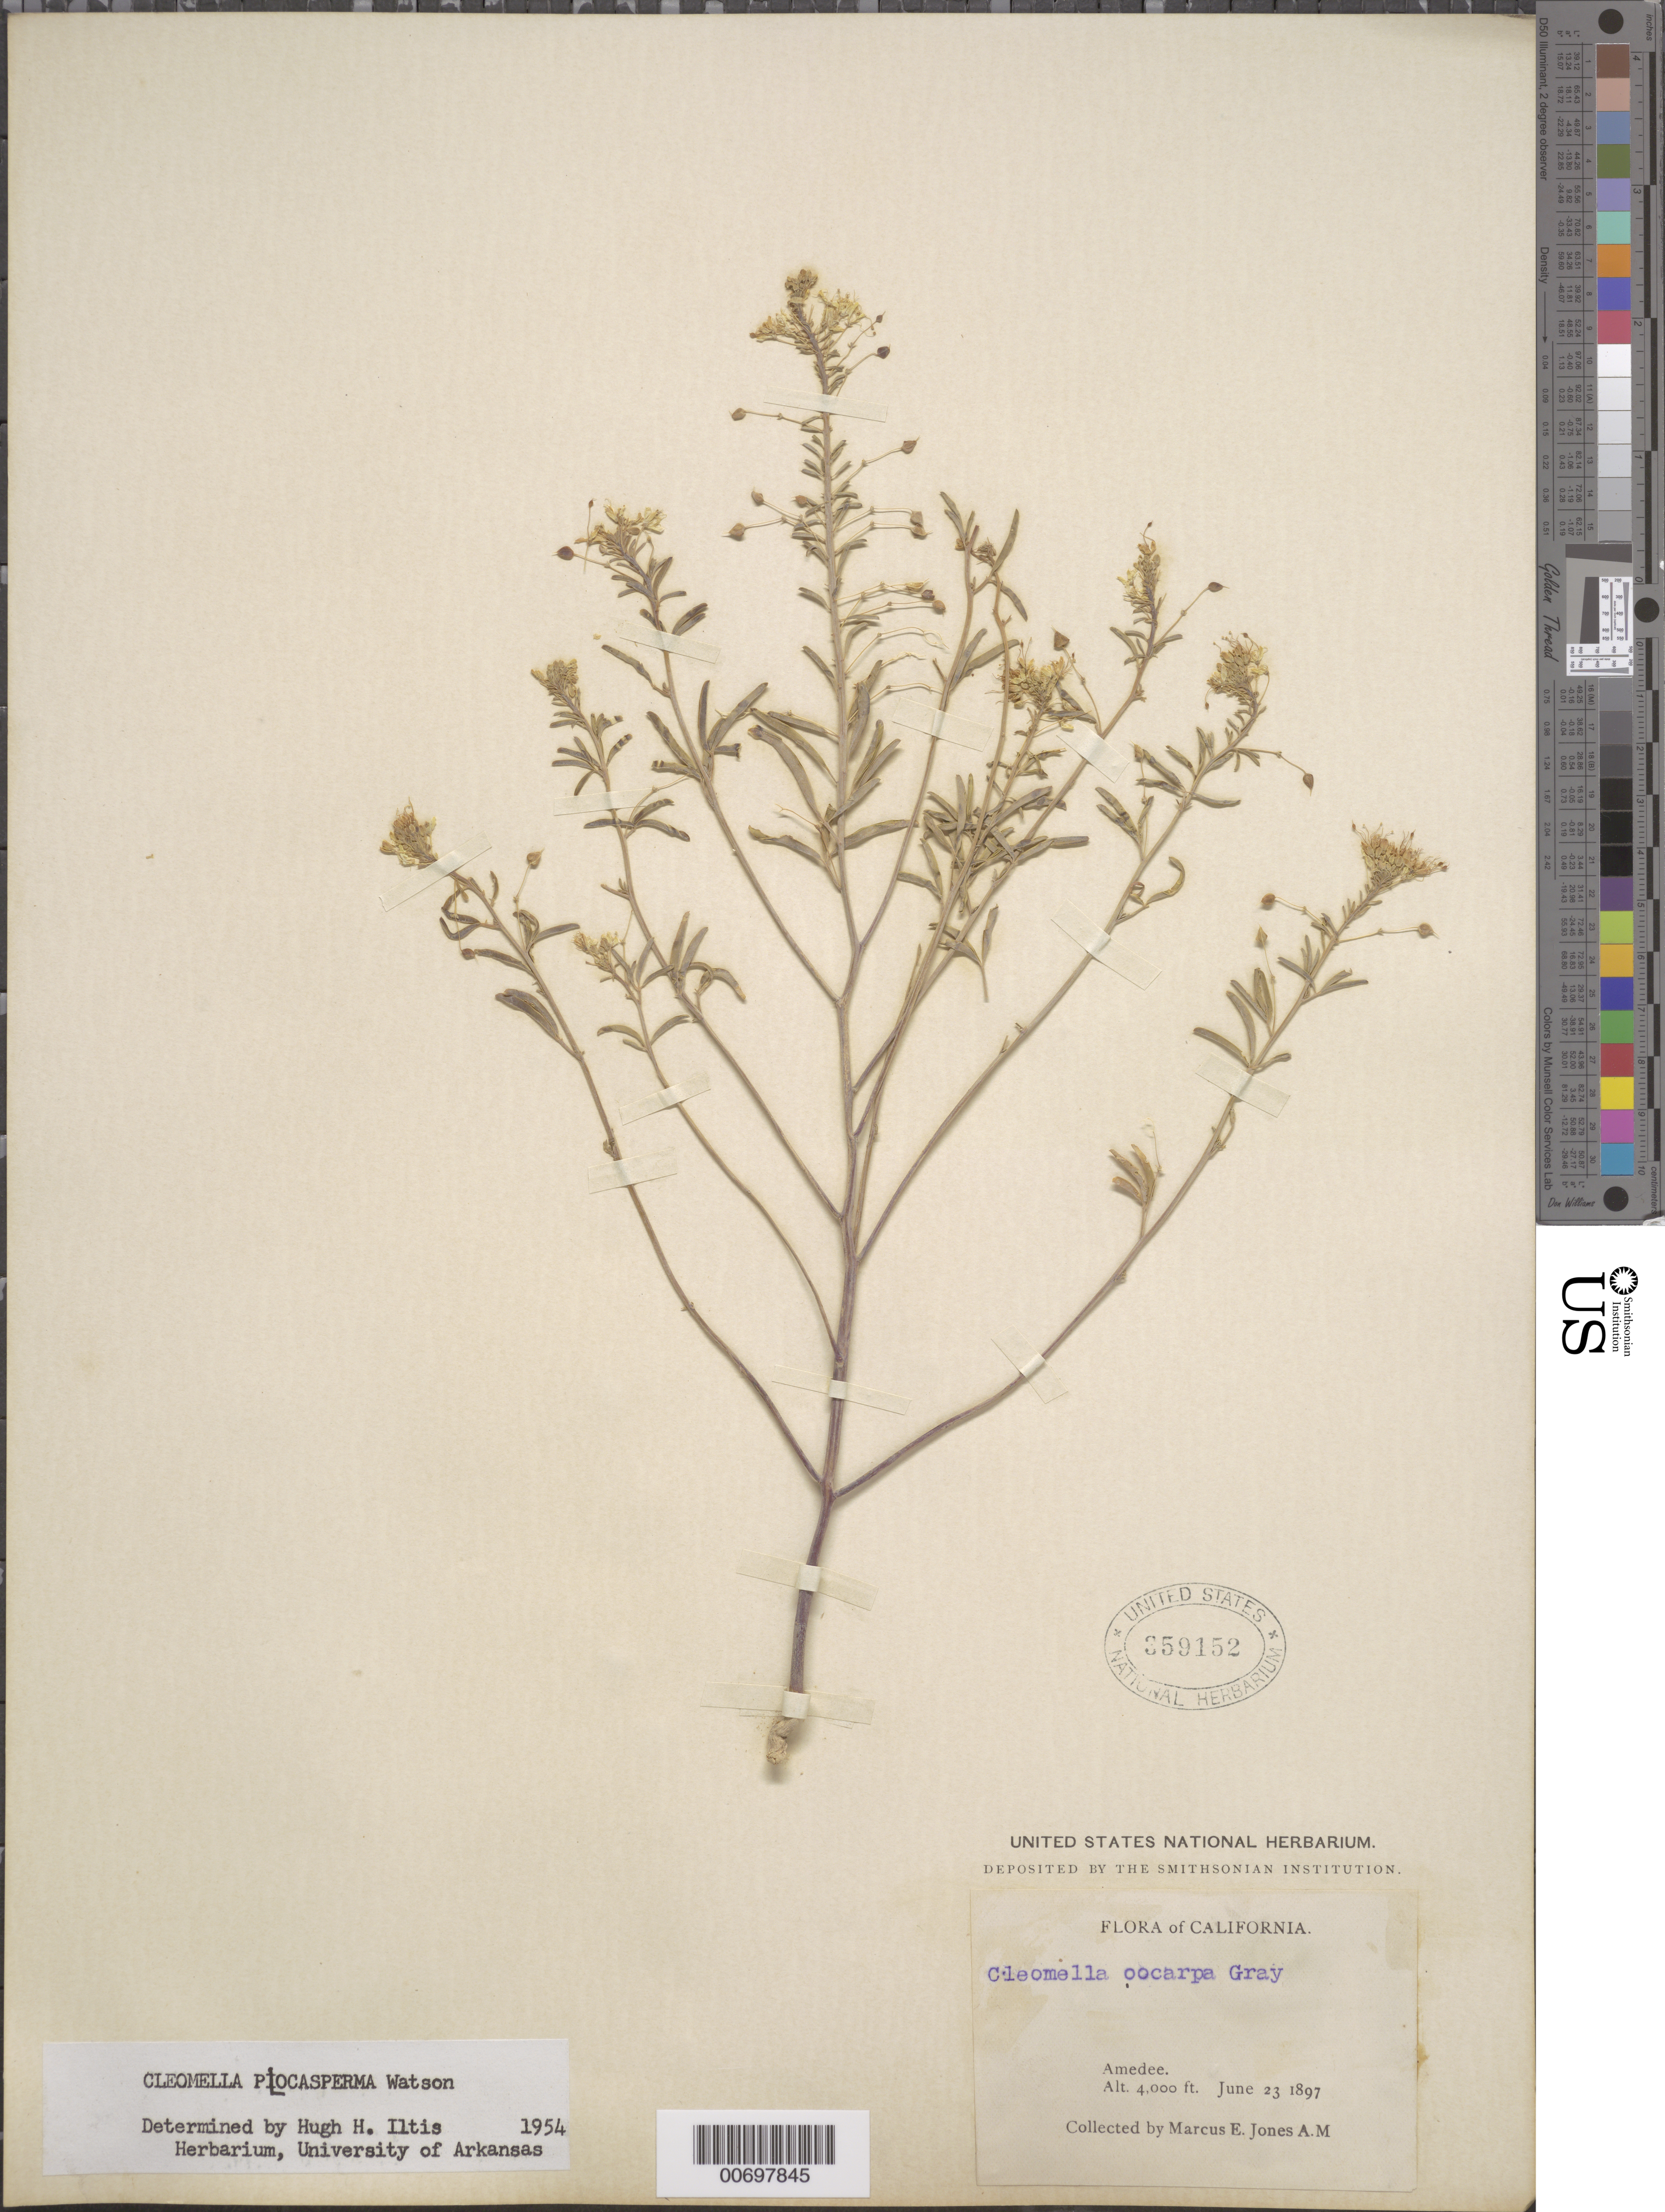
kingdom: Plantae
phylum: Tracheophyta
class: Magnoliopsida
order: Brassicales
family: Cleomaceae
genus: Cleomella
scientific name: Cleomella plocasperma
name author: S. Watson in C. King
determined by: Iltis, Hugh Hellmut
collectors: M. E. Jones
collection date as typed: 23 Jun 1897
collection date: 1897-06-23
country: United States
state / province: California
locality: Amedee.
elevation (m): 1219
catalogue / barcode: US 359152